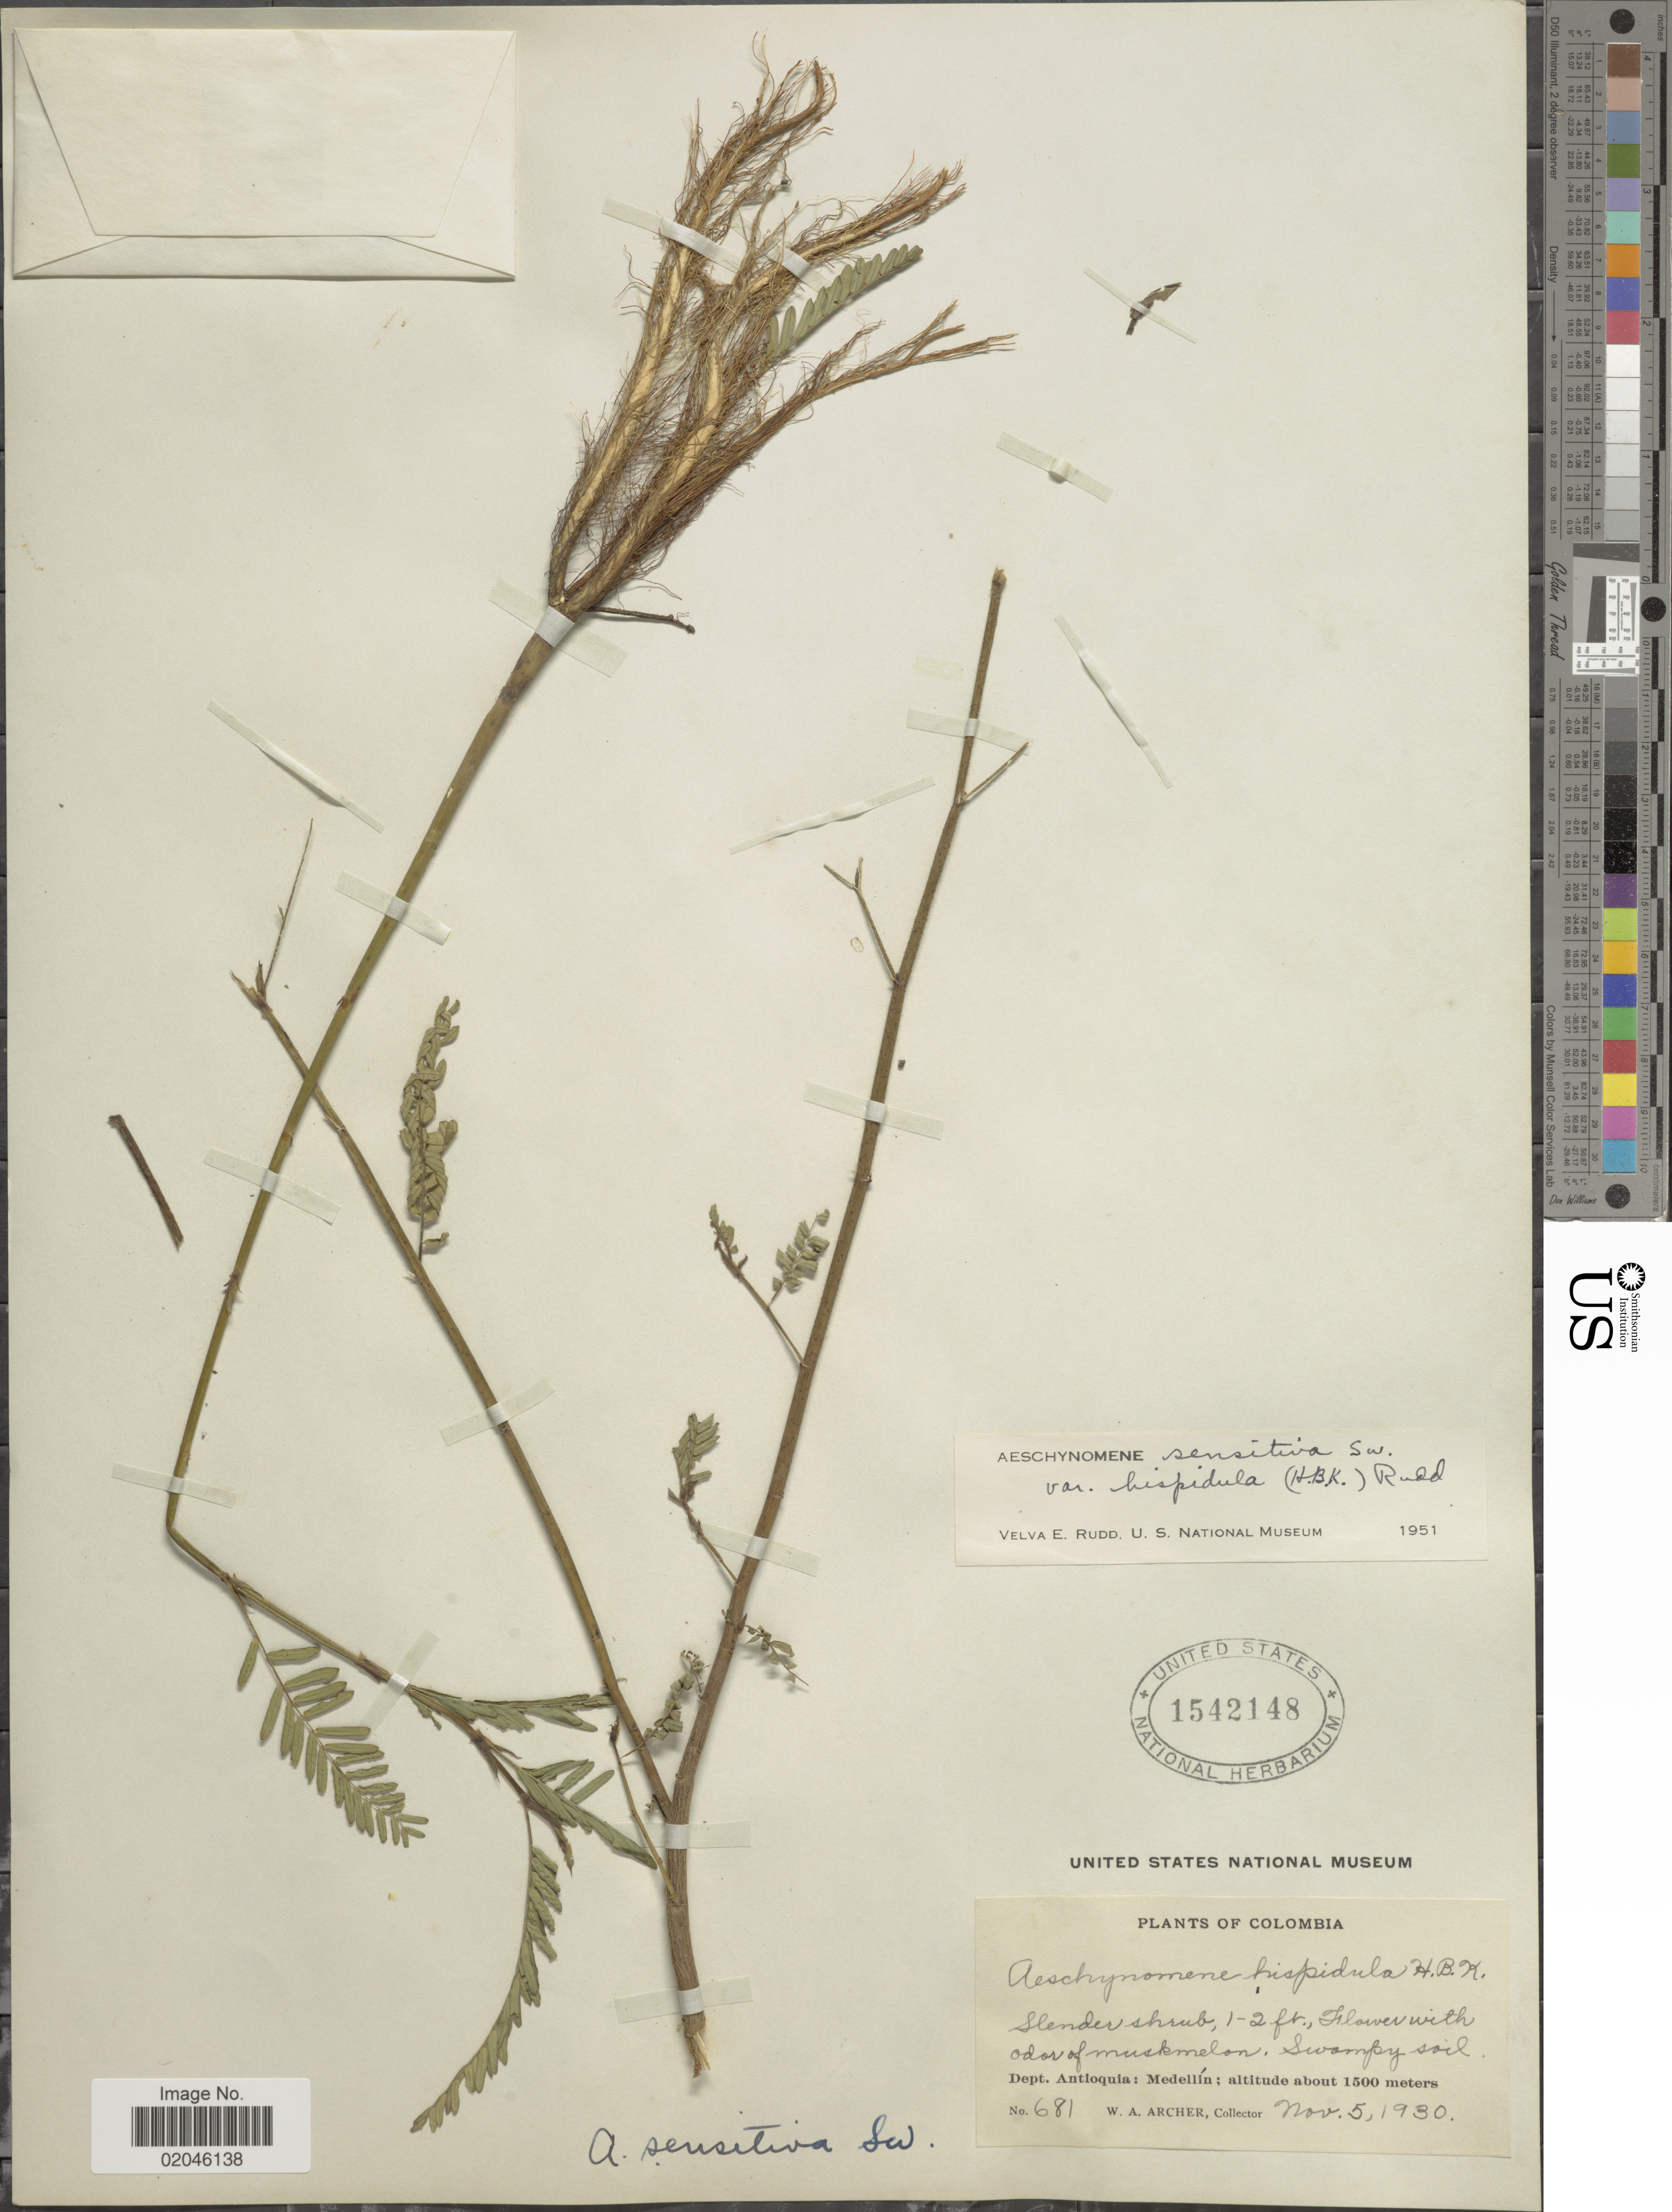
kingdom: Plantae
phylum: Tracheophyta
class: Magnoliopsida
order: Fabales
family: Fabaceae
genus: Aeschynomene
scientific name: Aeschynomene sensitiva var. hispidula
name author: Rudd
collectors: W. A. Archer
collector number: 681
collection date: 1930-11-05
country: Colombia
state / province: Antioquia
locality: Swampy soil, Medellin.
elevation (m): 1500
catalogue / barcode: US 1542148